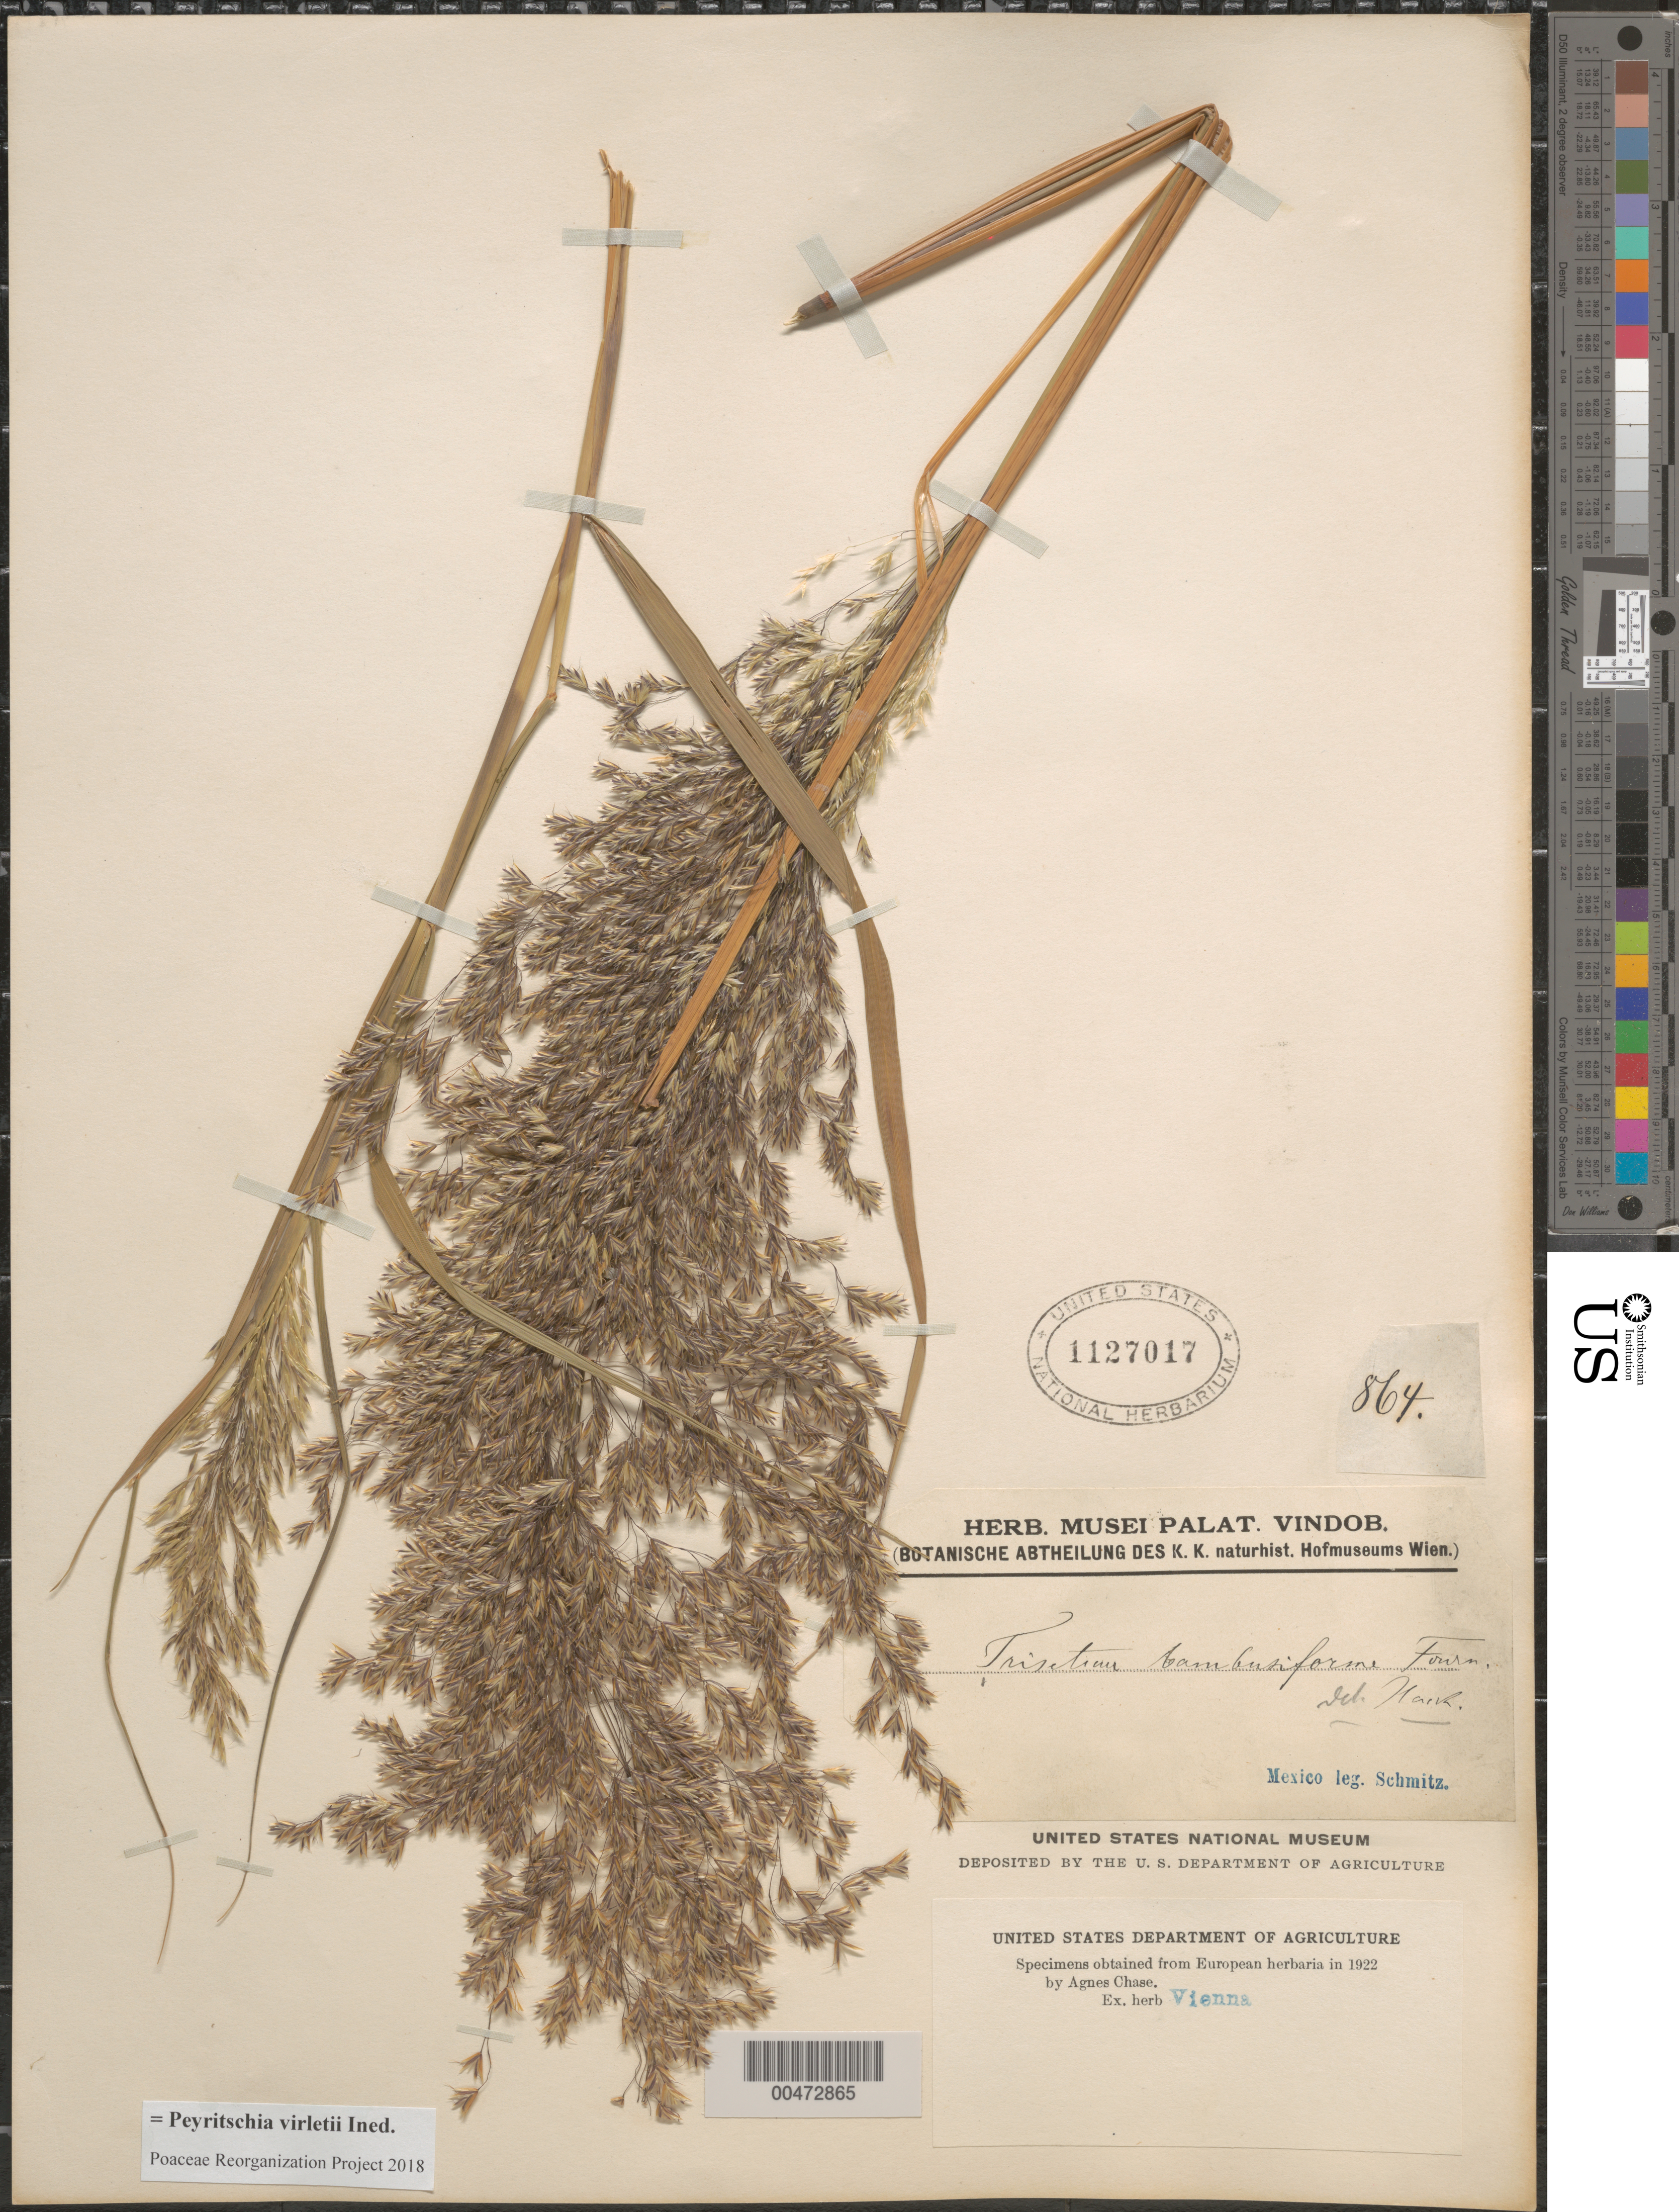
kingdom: Plantae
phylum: Tracheophyta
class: Liliopsida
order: Poales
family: Poaceae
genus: Peyritschia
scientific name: Peyritschia virletii ined.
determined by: Poaceae Reorganization Project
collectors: A. Schmitz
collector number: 864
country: Mexico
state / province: Durango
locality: San Ramon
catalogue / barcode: US 1127017